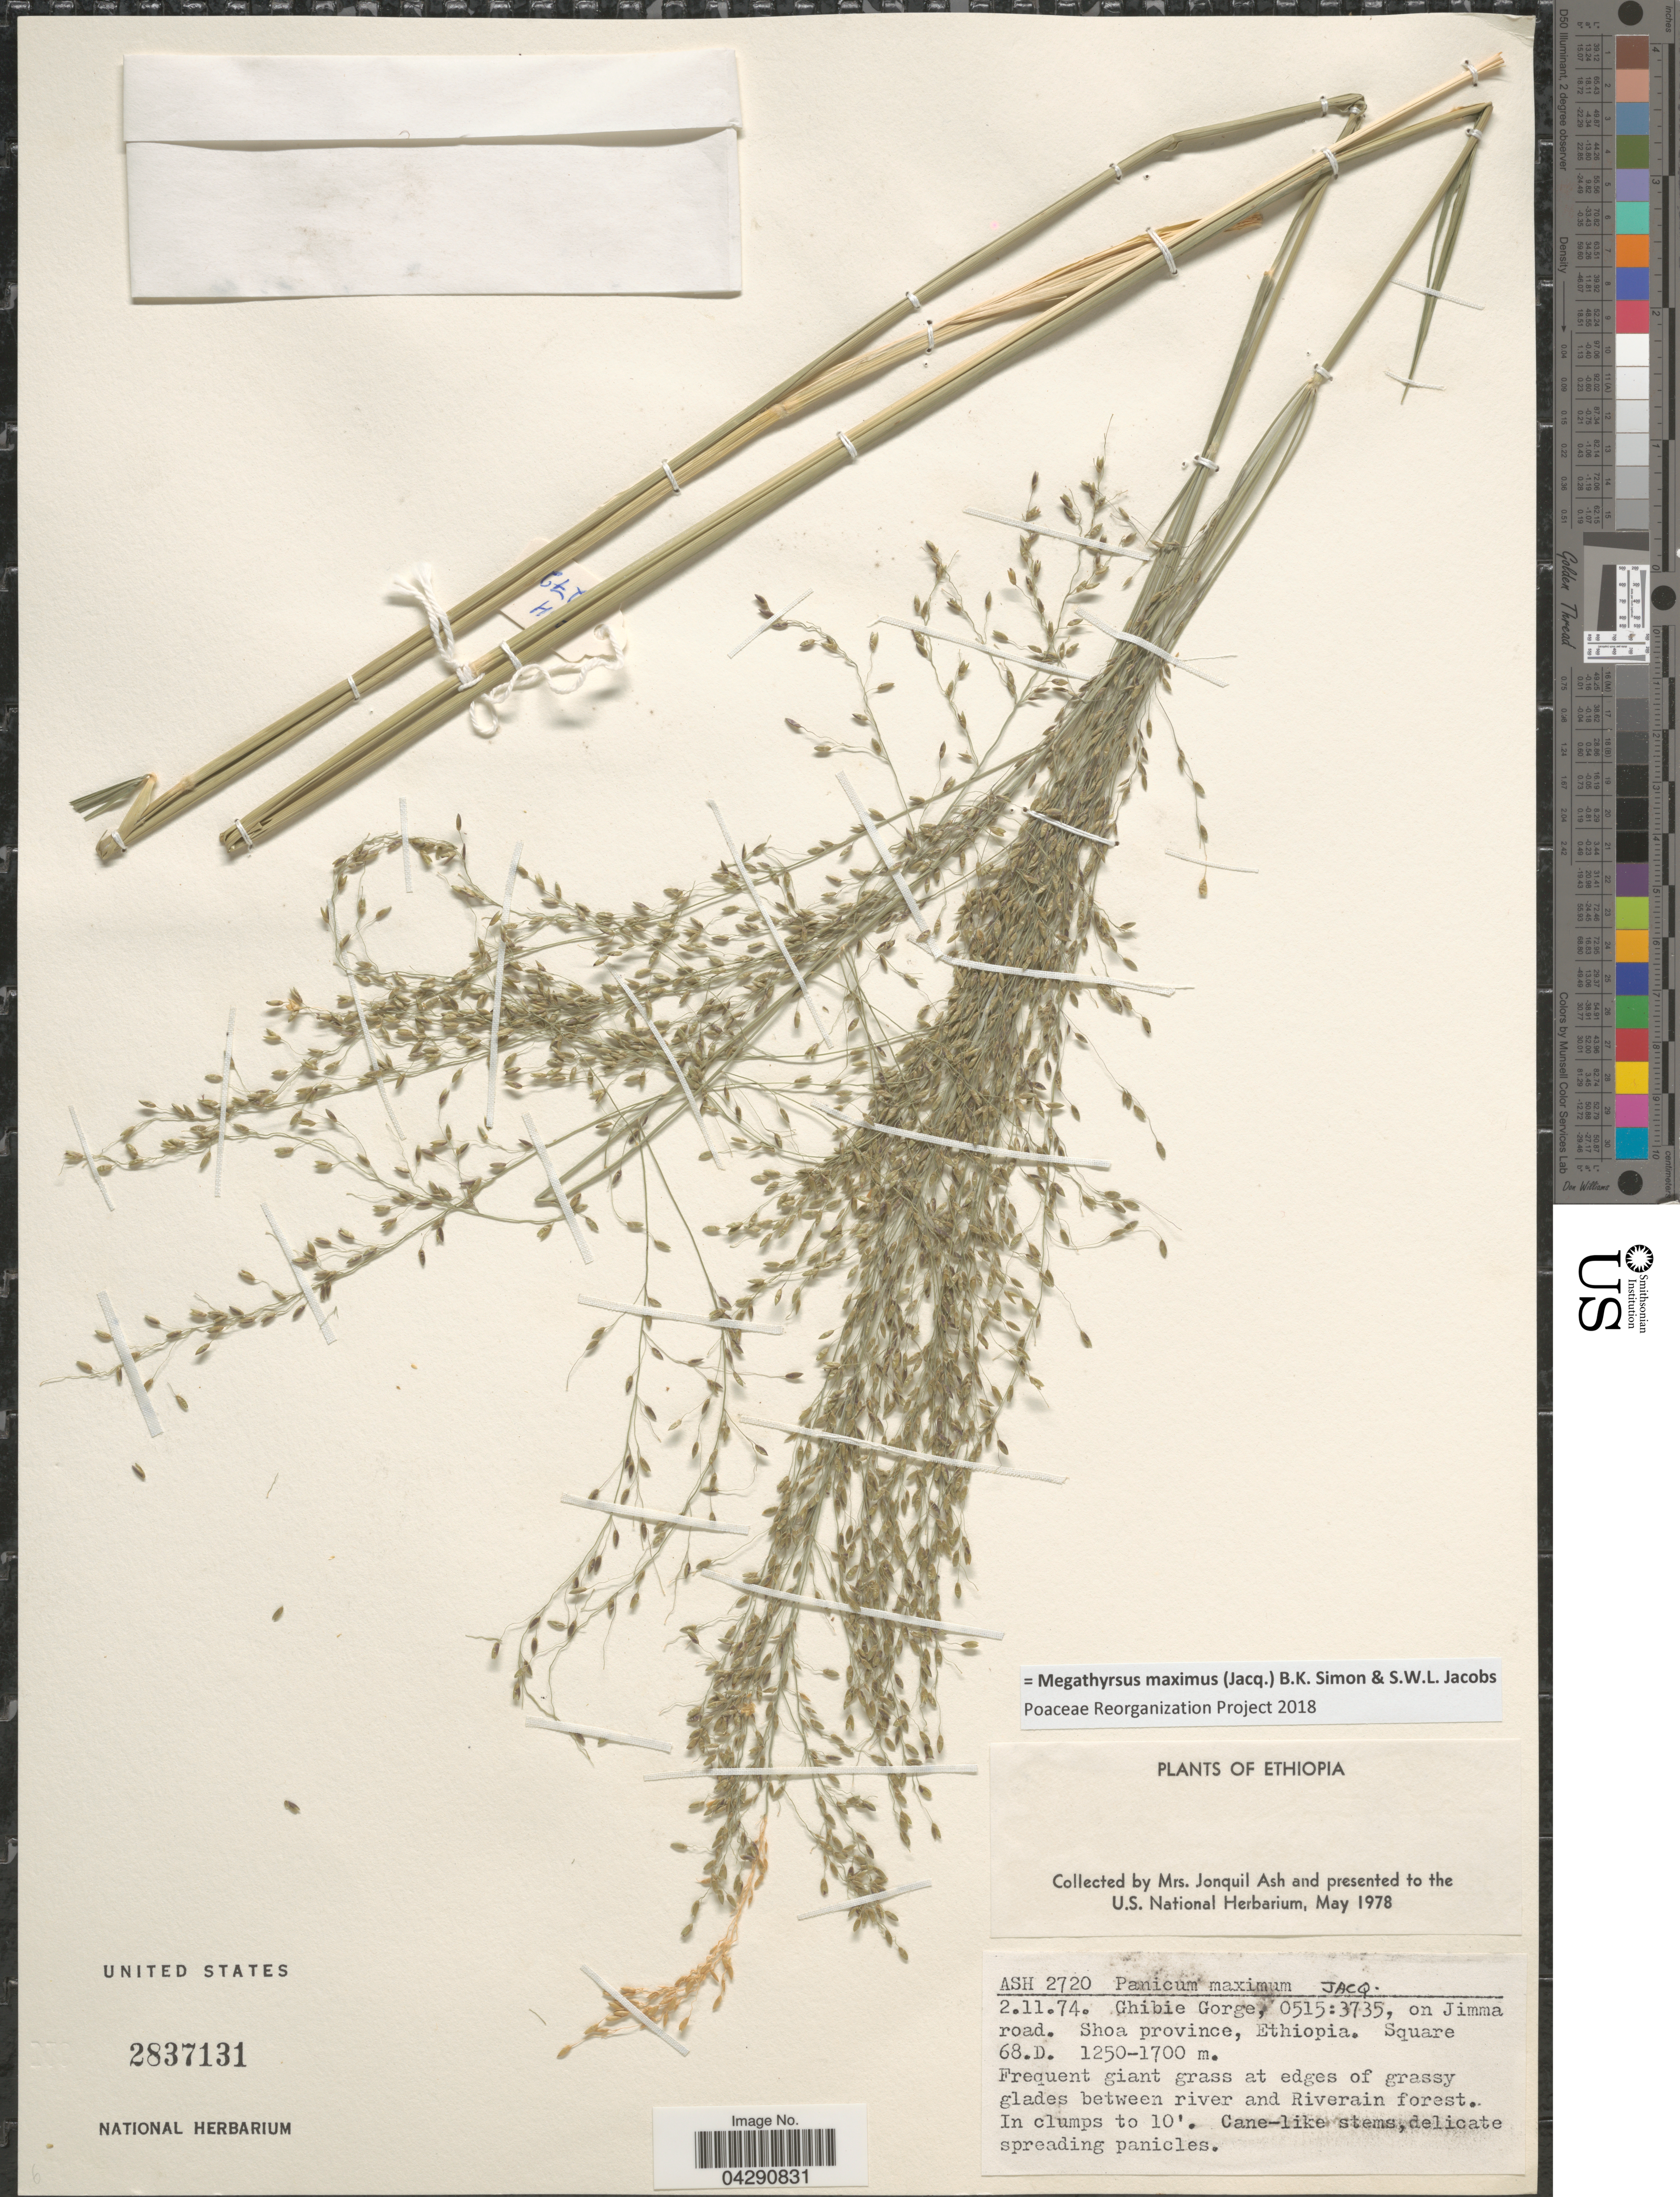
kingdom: Plantae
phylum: Tracheophyta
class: Liliopsida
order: Poales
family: Poaceae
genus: Megathyrsus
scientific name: Megathyrsus maximus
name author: (Jacq.) B.K. Simon & S.W.L. Jacobs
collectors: J. Ash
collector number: Ash 2720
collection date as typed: Transcribed d/m/y: 2/11/74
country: Ethiopia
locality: Ghibie Gorge, 0515:3735, on Jimma road. Shoa province.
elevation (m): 1250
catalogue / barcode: US 2837131